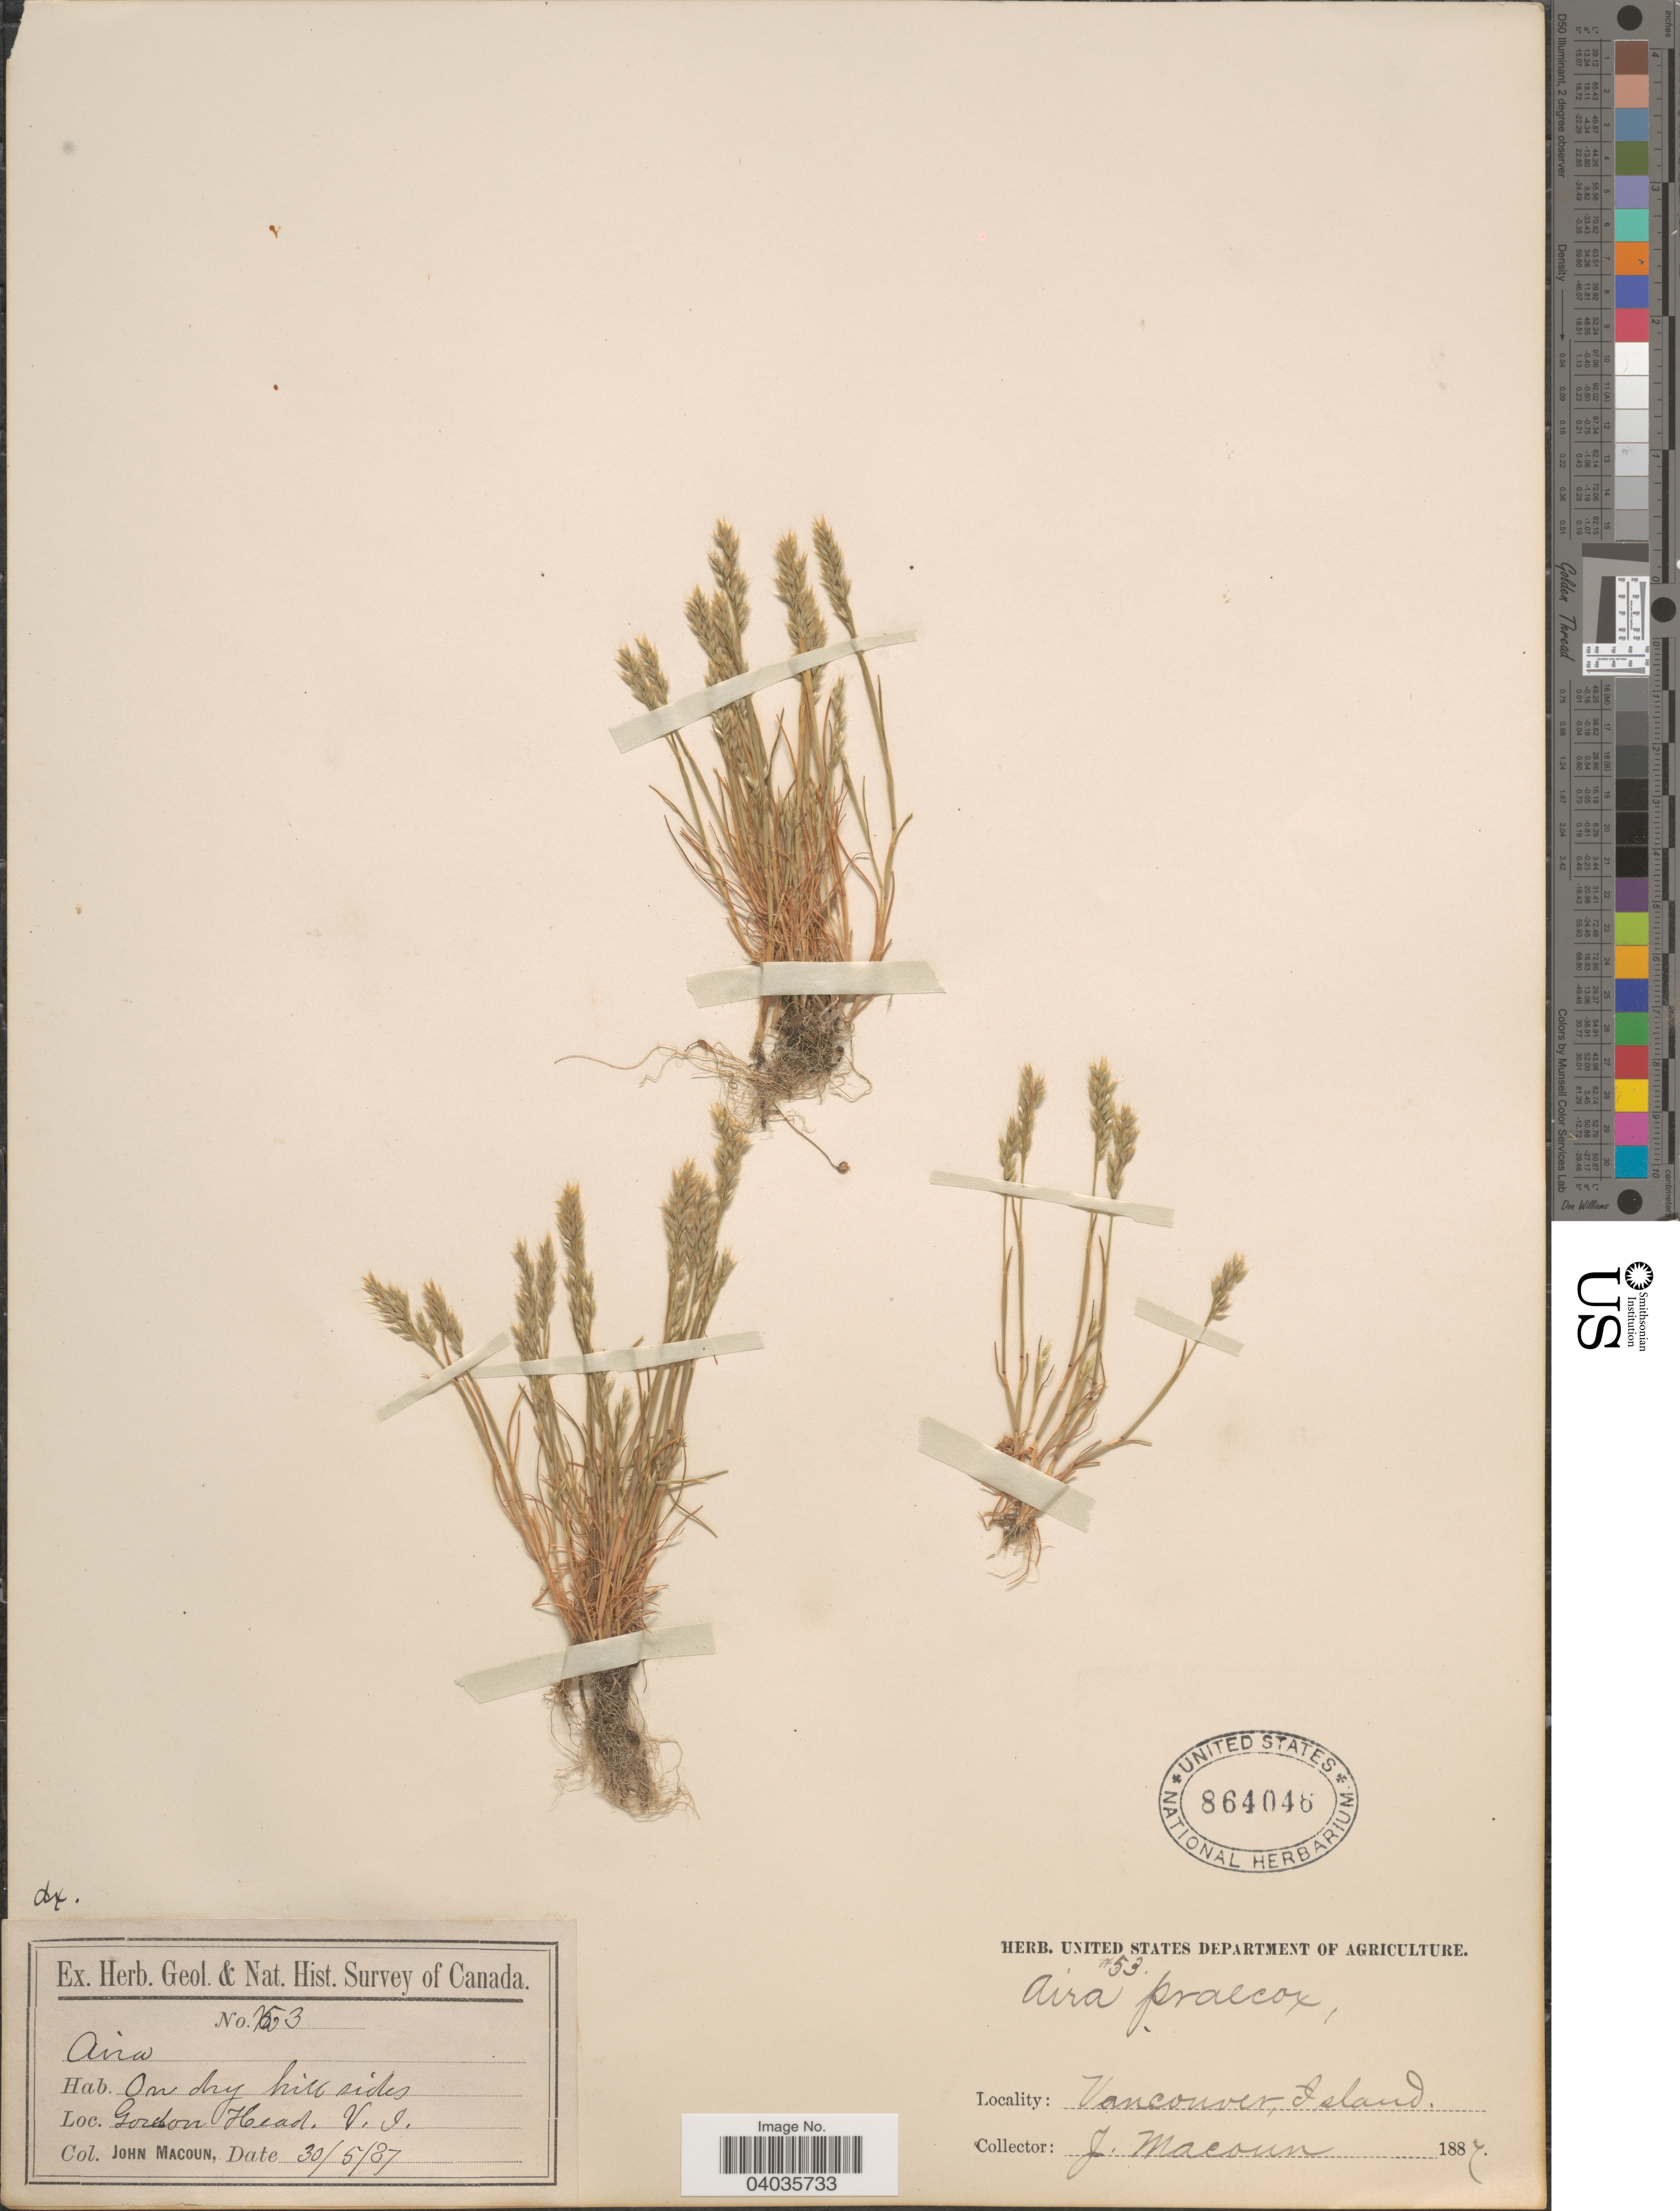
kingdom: Plantae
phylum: Tracheophyta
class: Liliopsida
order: Poales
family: Poaceae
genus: Aira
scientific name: Aira praecox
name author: L.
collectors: J. Macoun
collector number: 53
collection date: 1887-05-30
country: Canada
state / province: British Columbia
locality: Gordon Head, Vancouver Island.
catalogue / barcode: US 864046